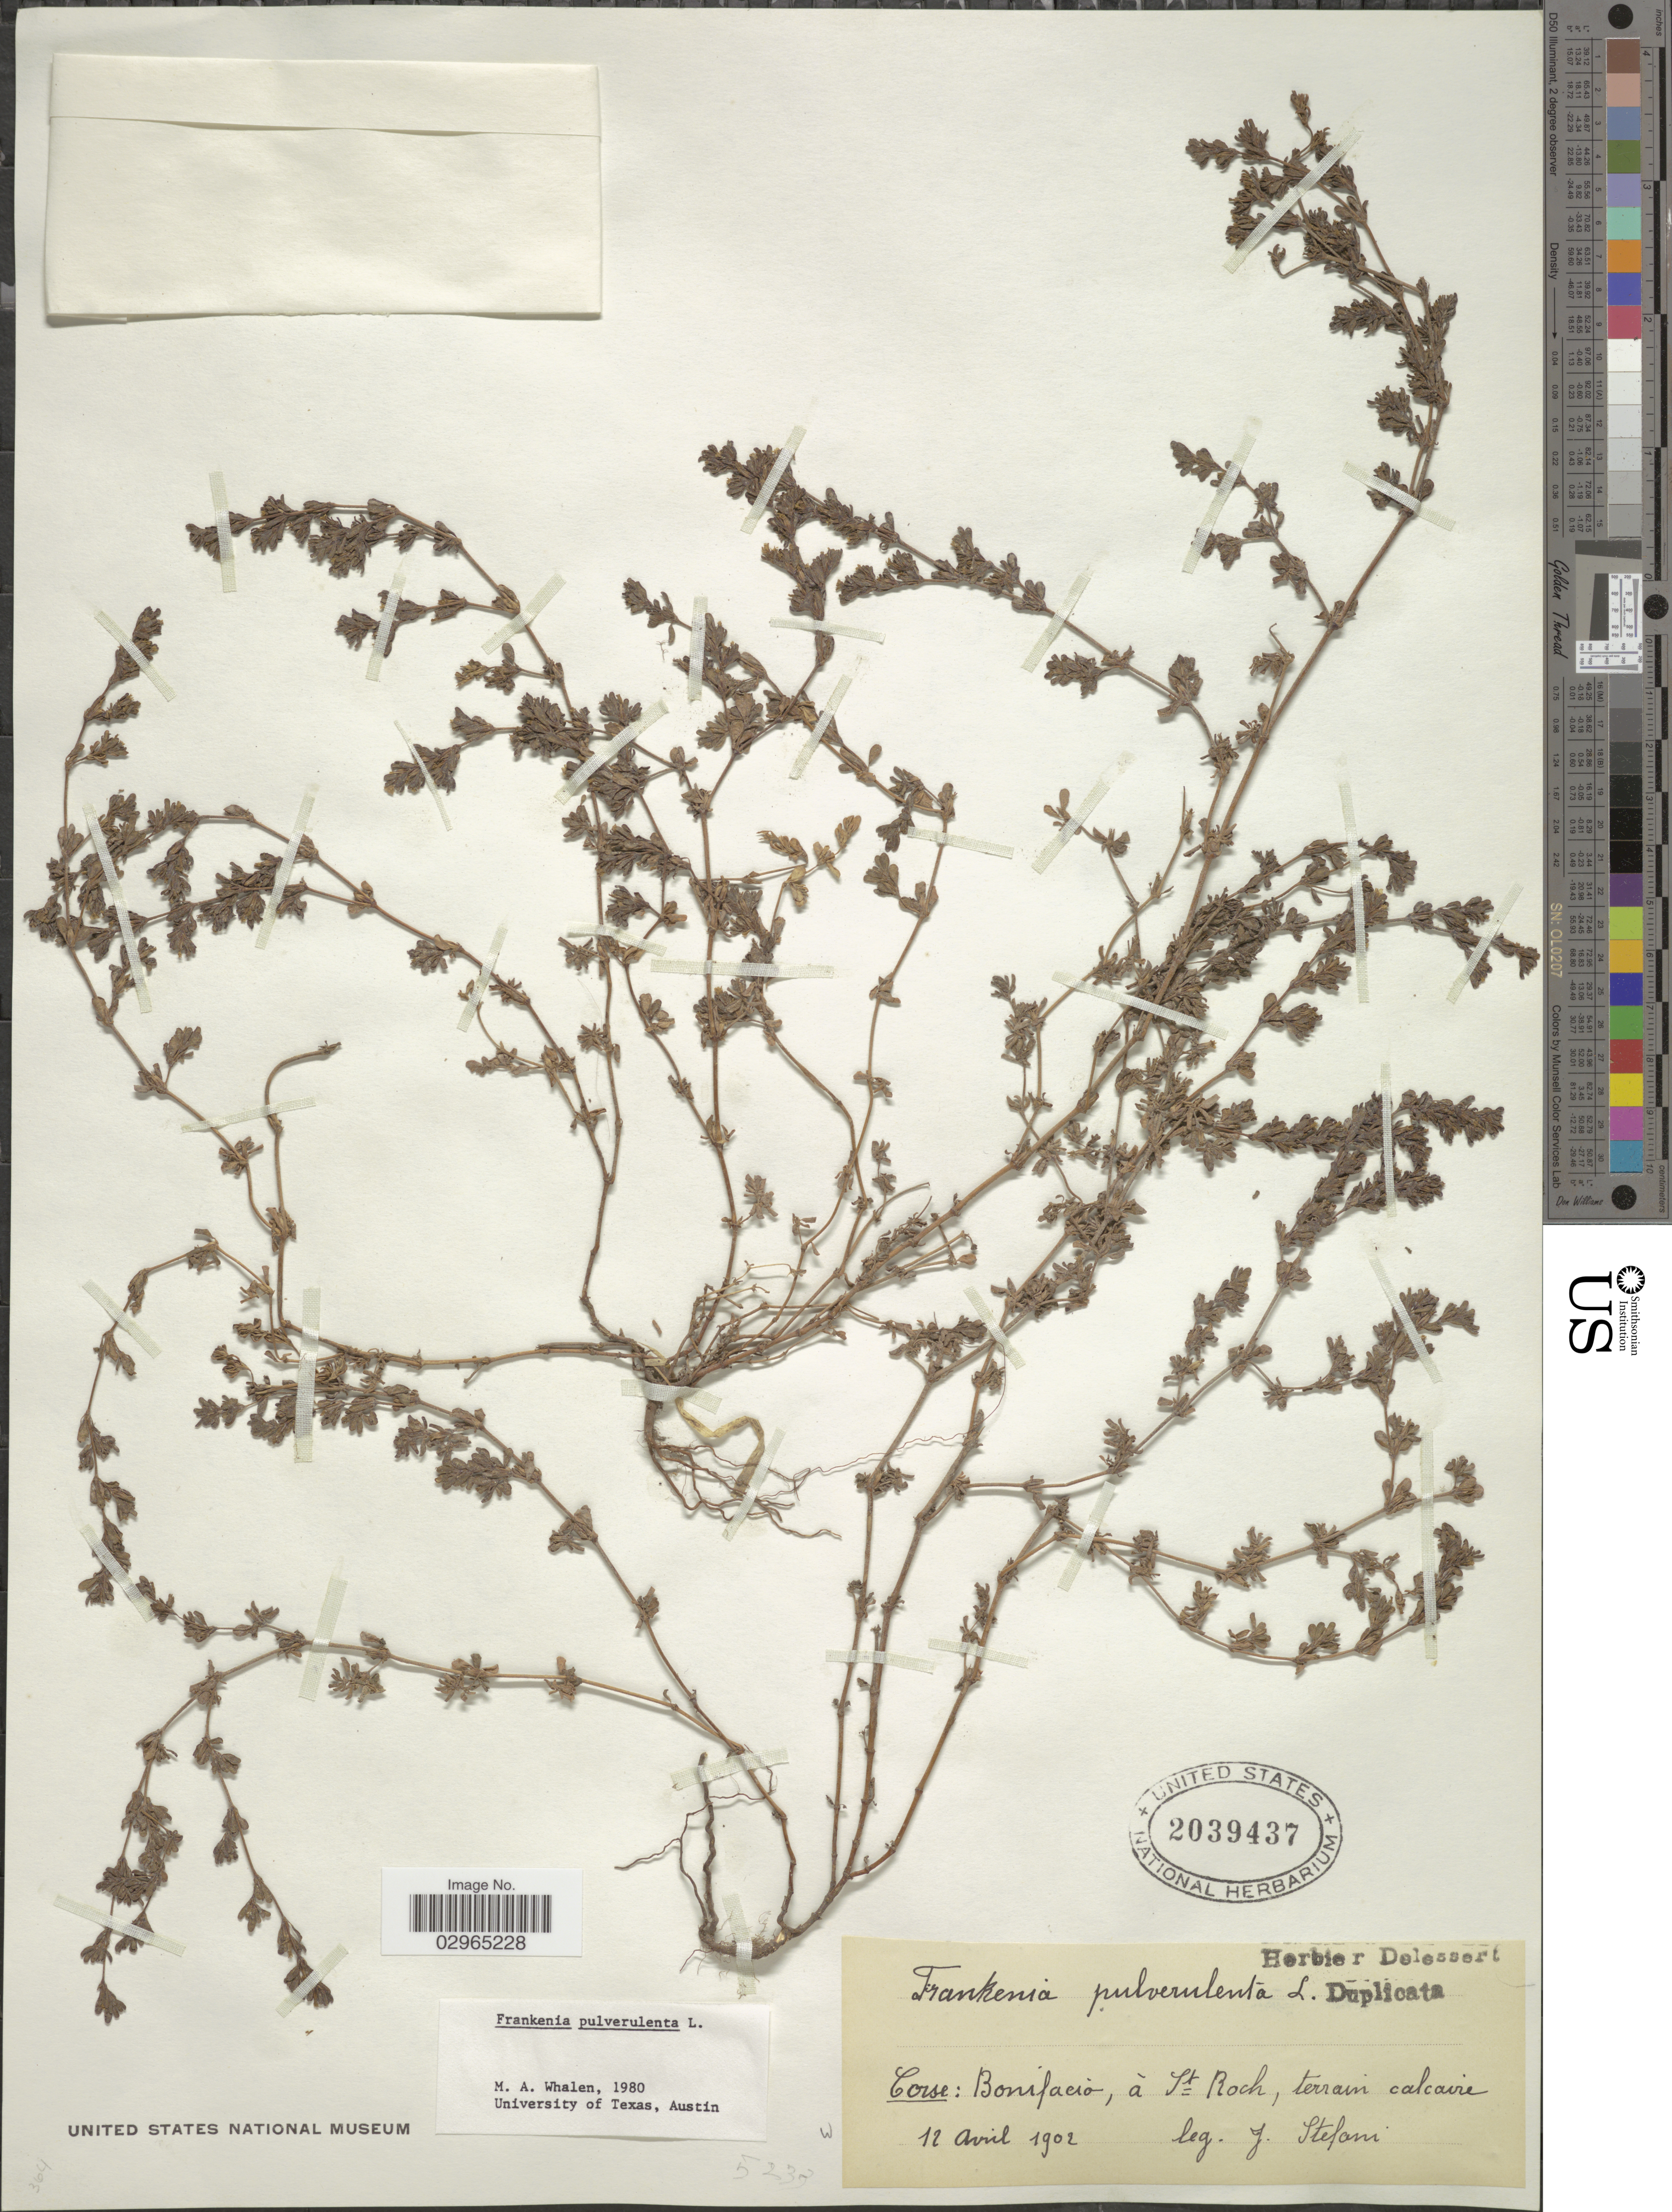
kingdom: Plantae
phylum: Tracheophyta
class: Magnoliopsida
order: Caryophyllales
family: Frankeniaceae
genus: Frankenia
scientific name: Frankenia laevis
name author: L.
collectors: J. Stefani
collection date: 1902-04-12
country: France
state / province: Corsica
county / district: Corse-du-Sud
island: Corse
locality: Corse: Bonifacio, á St Roch, terrain calcaire.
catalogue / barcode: US 2039437